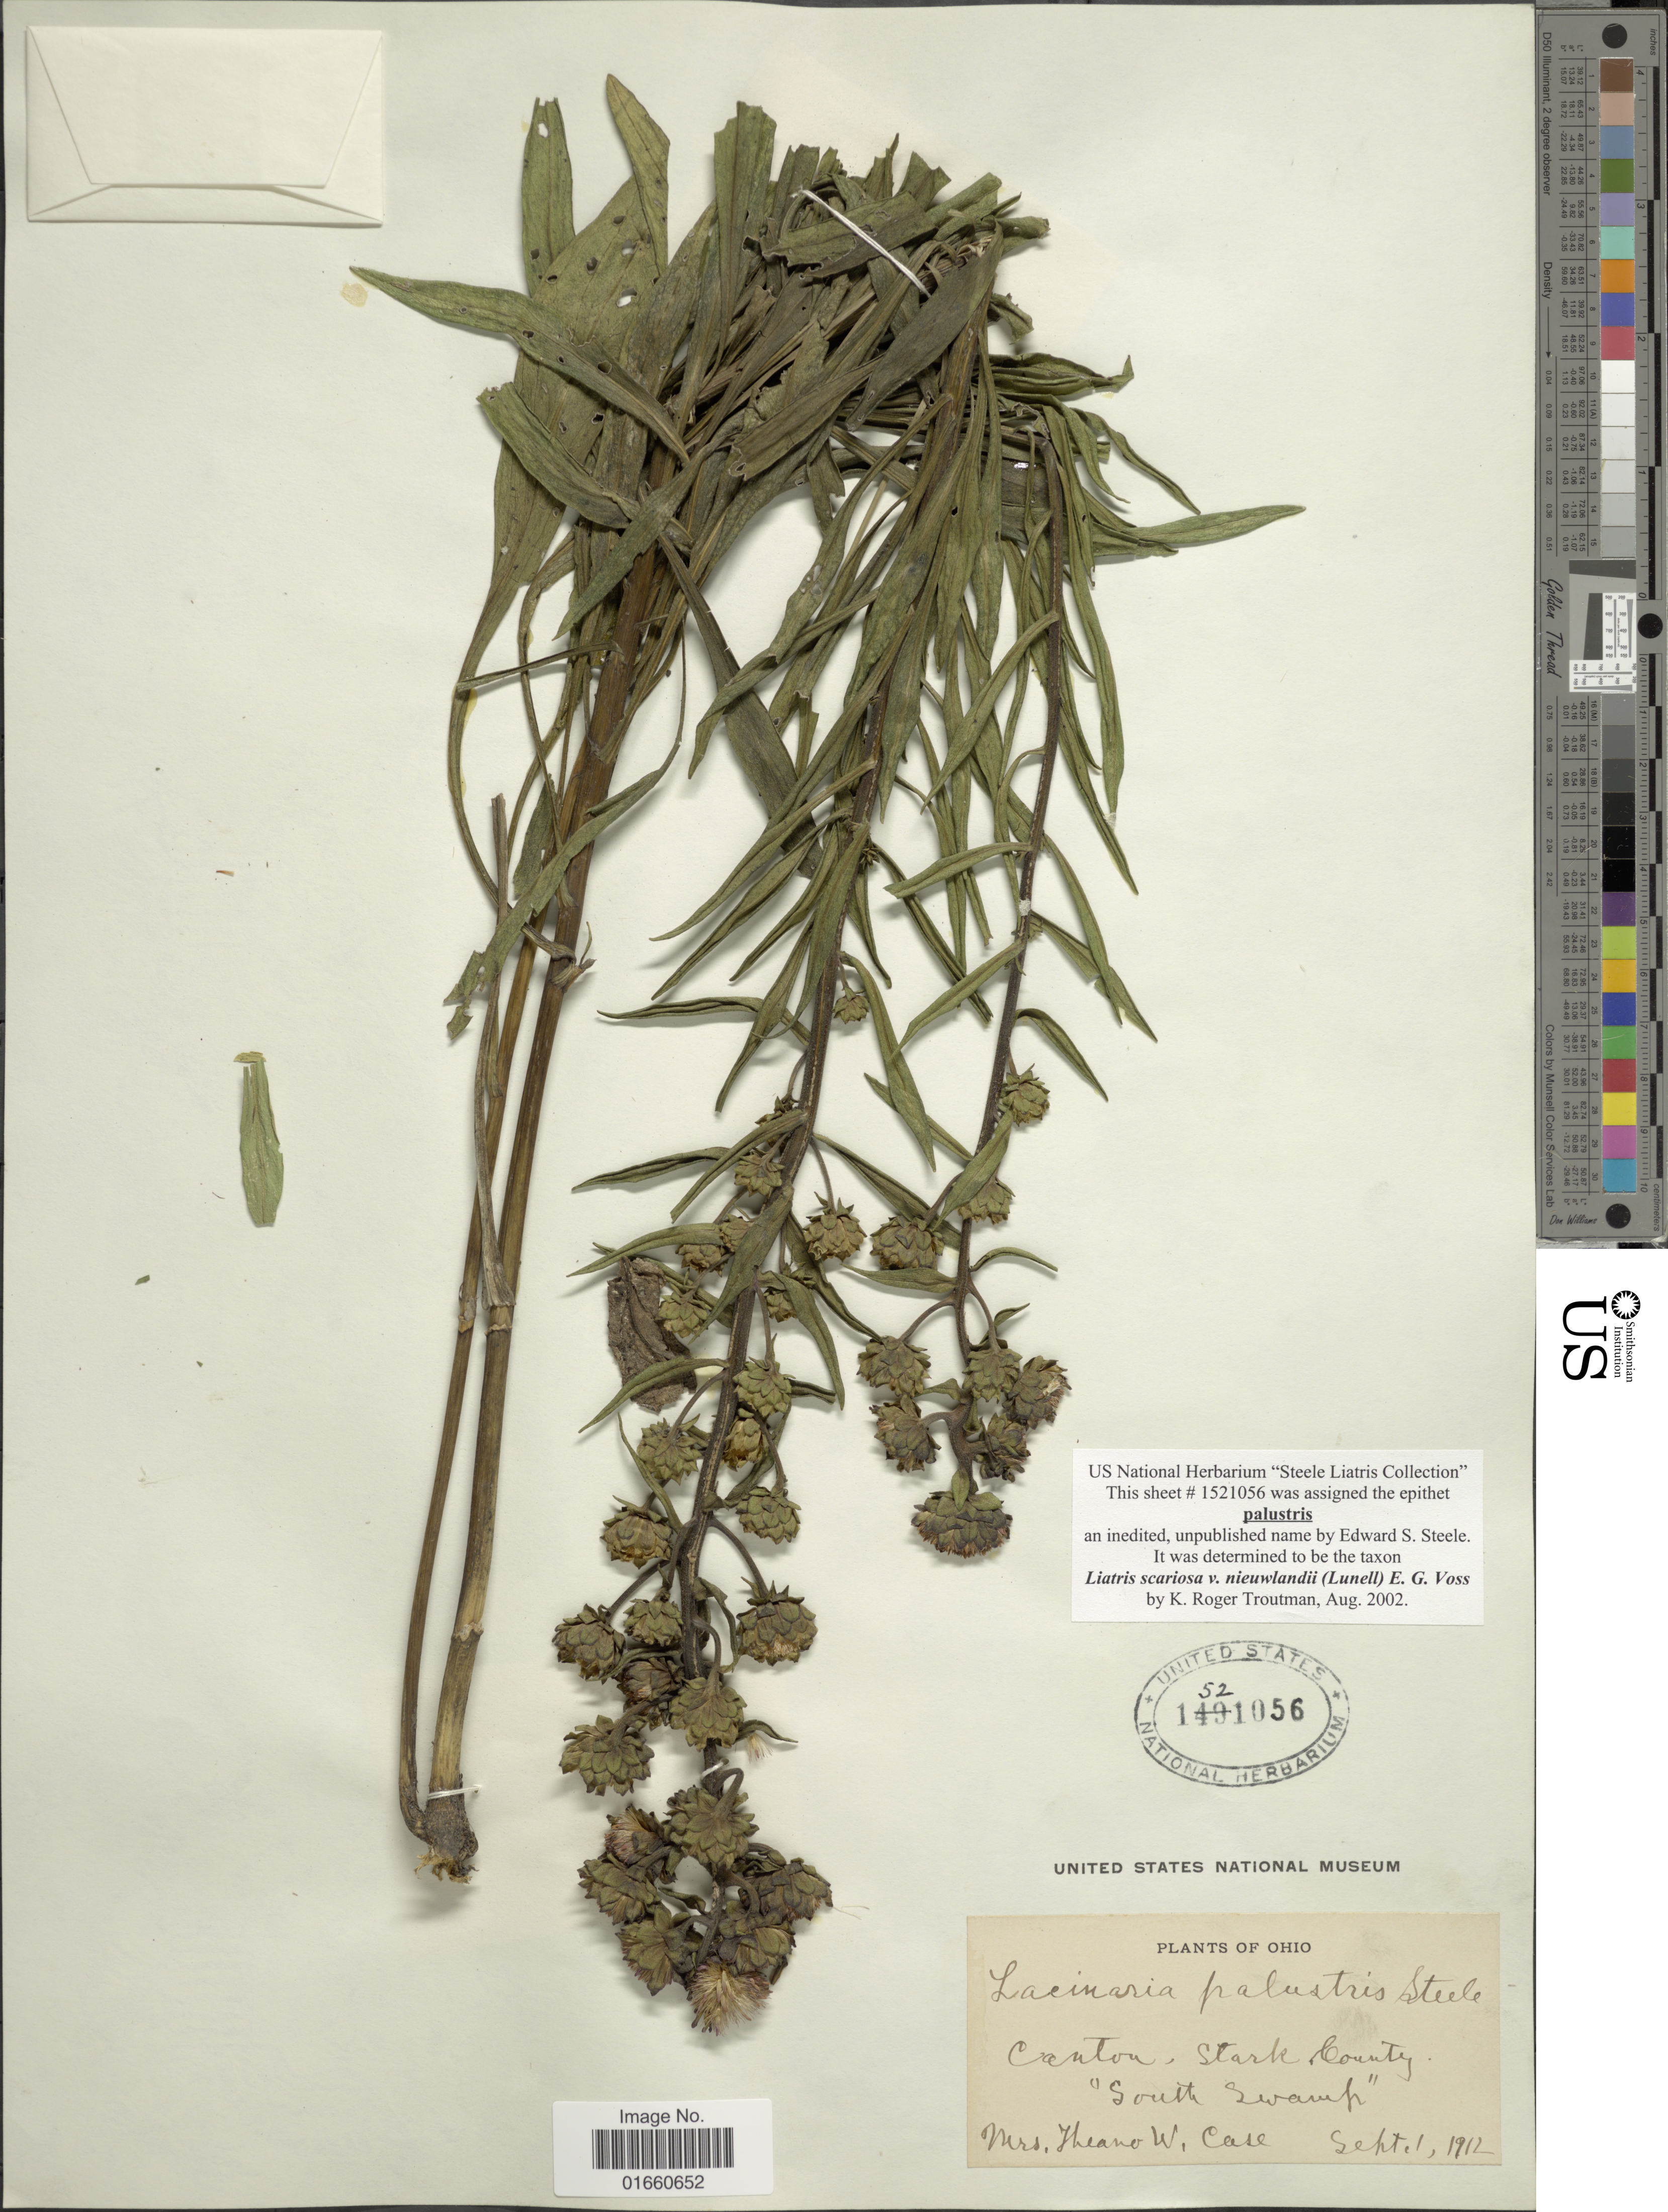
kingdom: Plantae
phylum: Tracheophyta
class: Magnoliopsida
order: Asterales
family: Asteraceae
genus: Liatris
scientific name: Liatris scariosa var. nieuwlandii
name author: (Lunell) E.G. Voss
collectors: T. Case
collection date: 1912-09-01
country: United States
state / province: Ohio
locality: Canton, Stark County South Swamp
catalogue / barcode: US 1521056